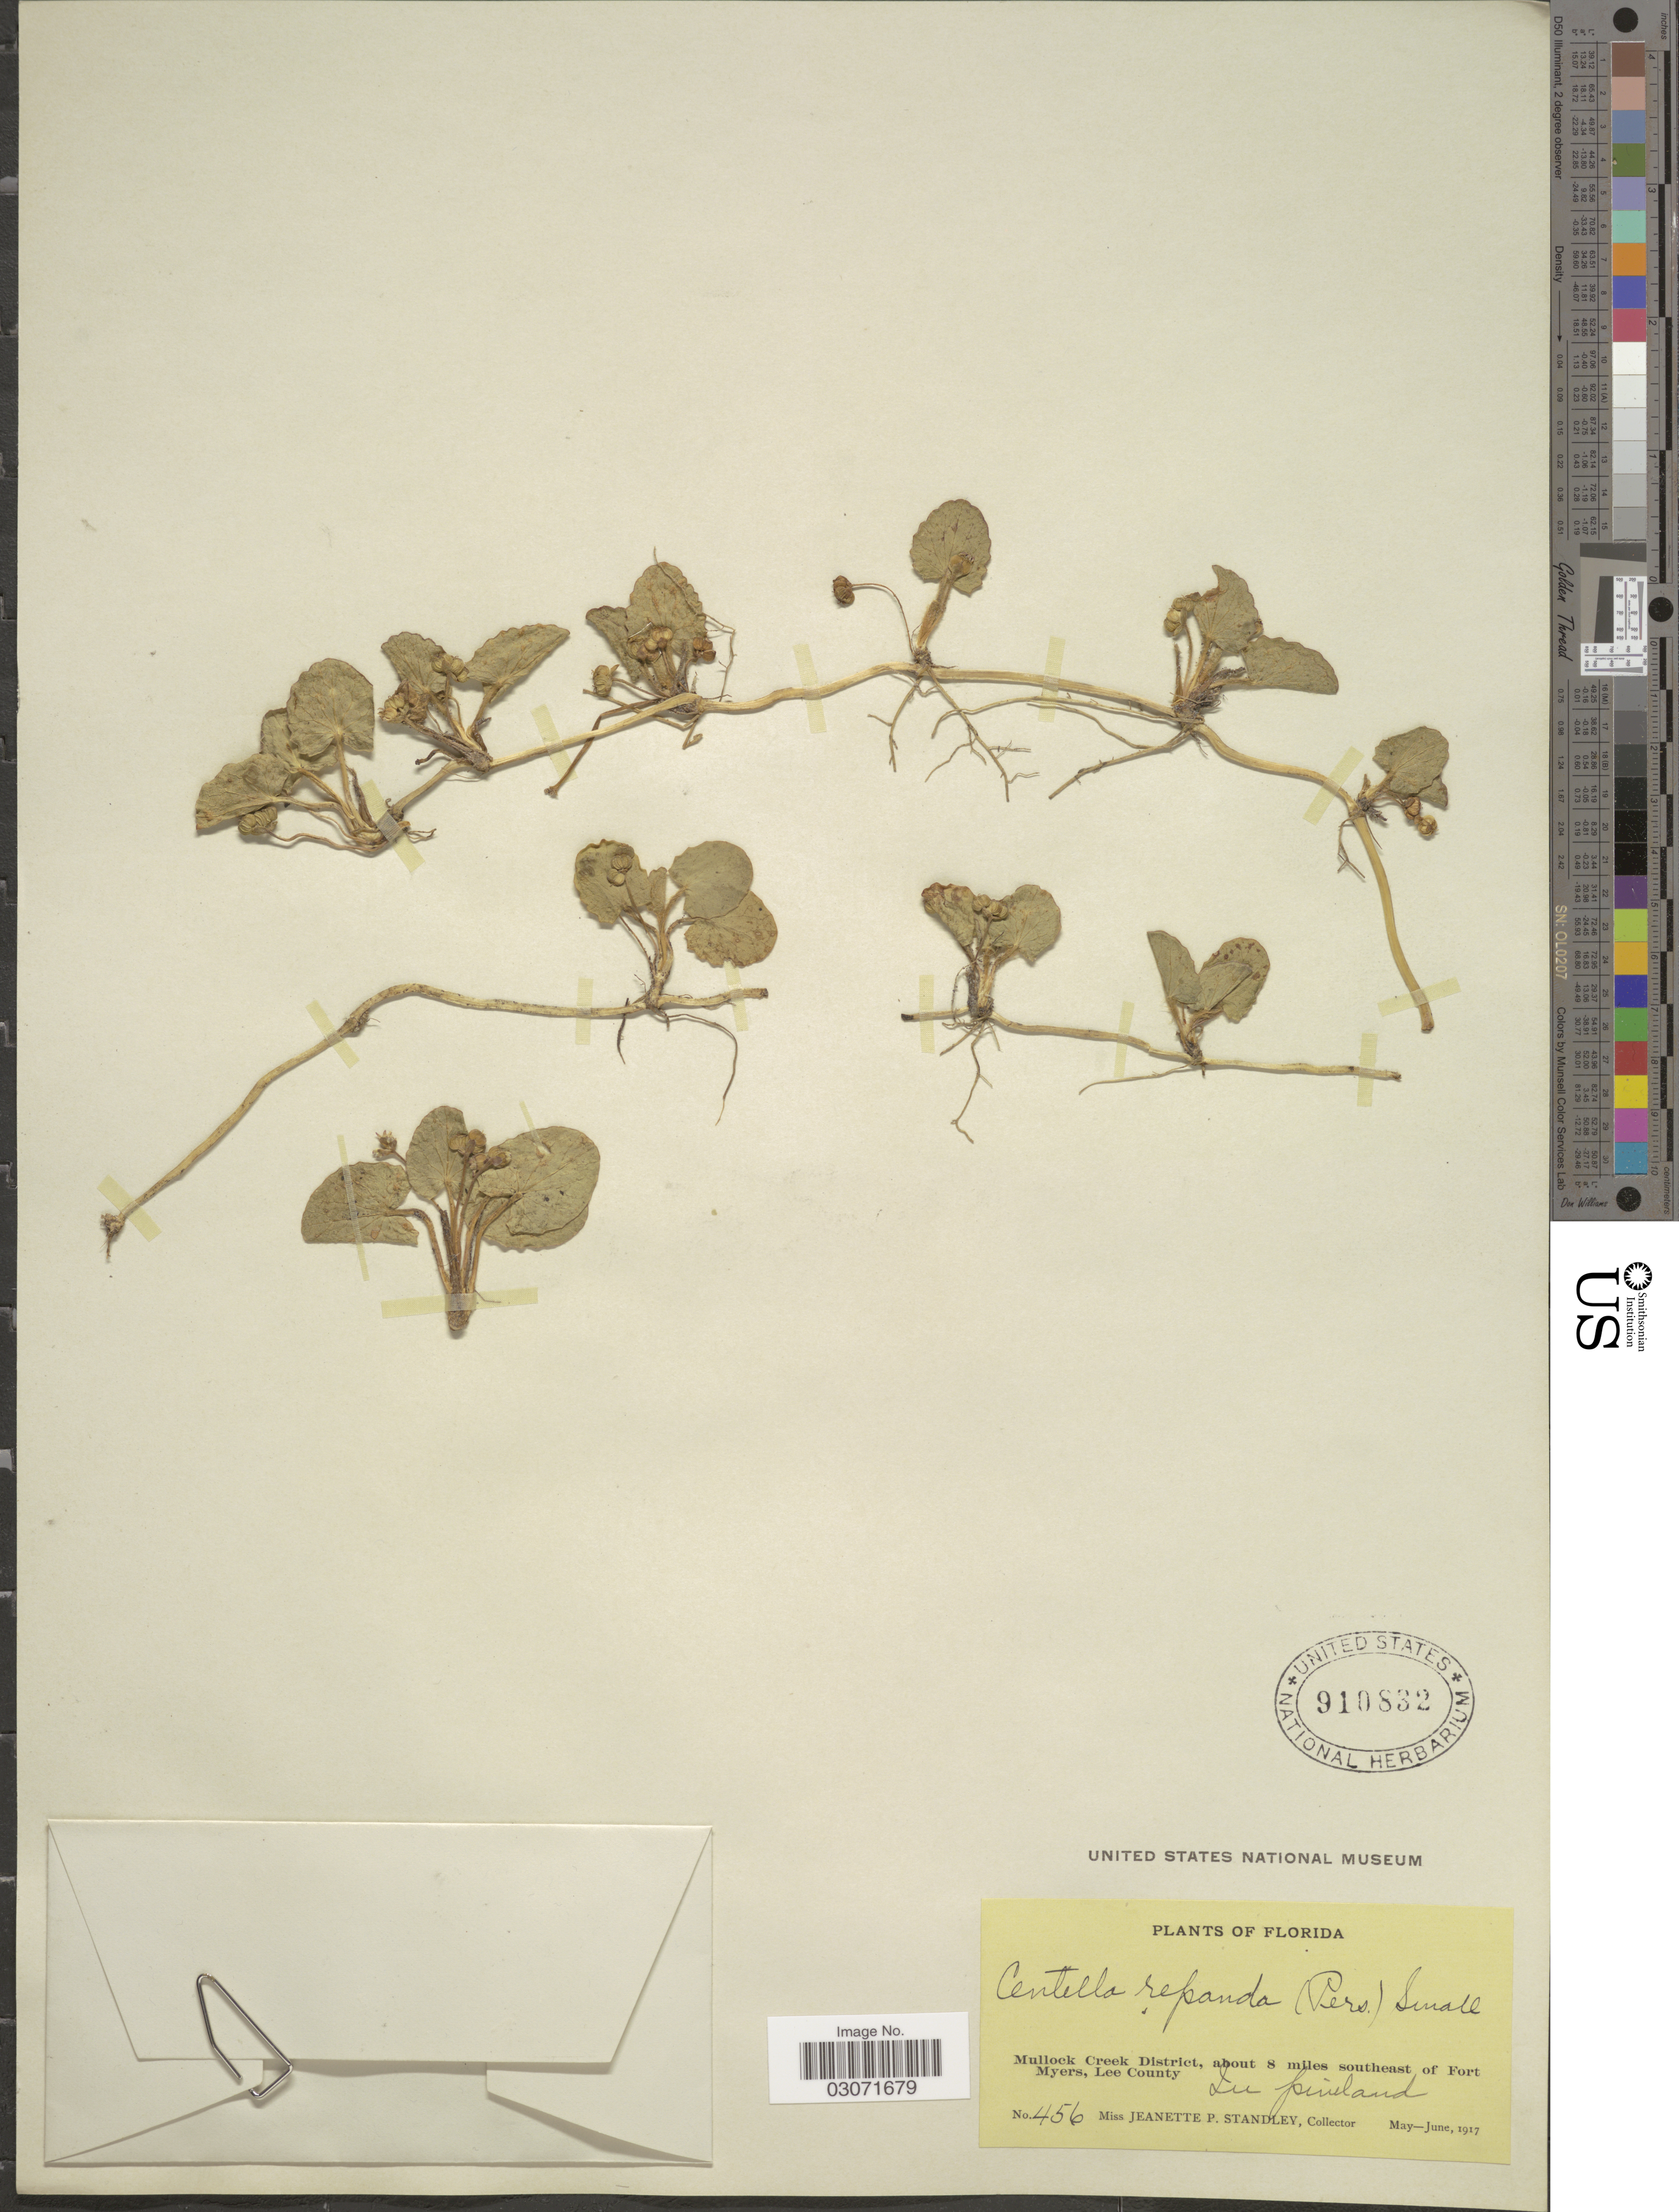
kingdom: Plantae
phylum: Tracheophyta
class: Magnoliopsida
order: Apiales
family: Apiaceae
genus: Centella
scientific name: Centella asiatica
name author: (L.) Urb.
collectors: J. P. Standley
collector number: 456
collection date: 1917-05/1917-06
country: United States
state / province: Florida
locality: Mullock Creek District, about 8 miles southeast of Fort Myers, Lee County.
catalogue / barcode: US 910832